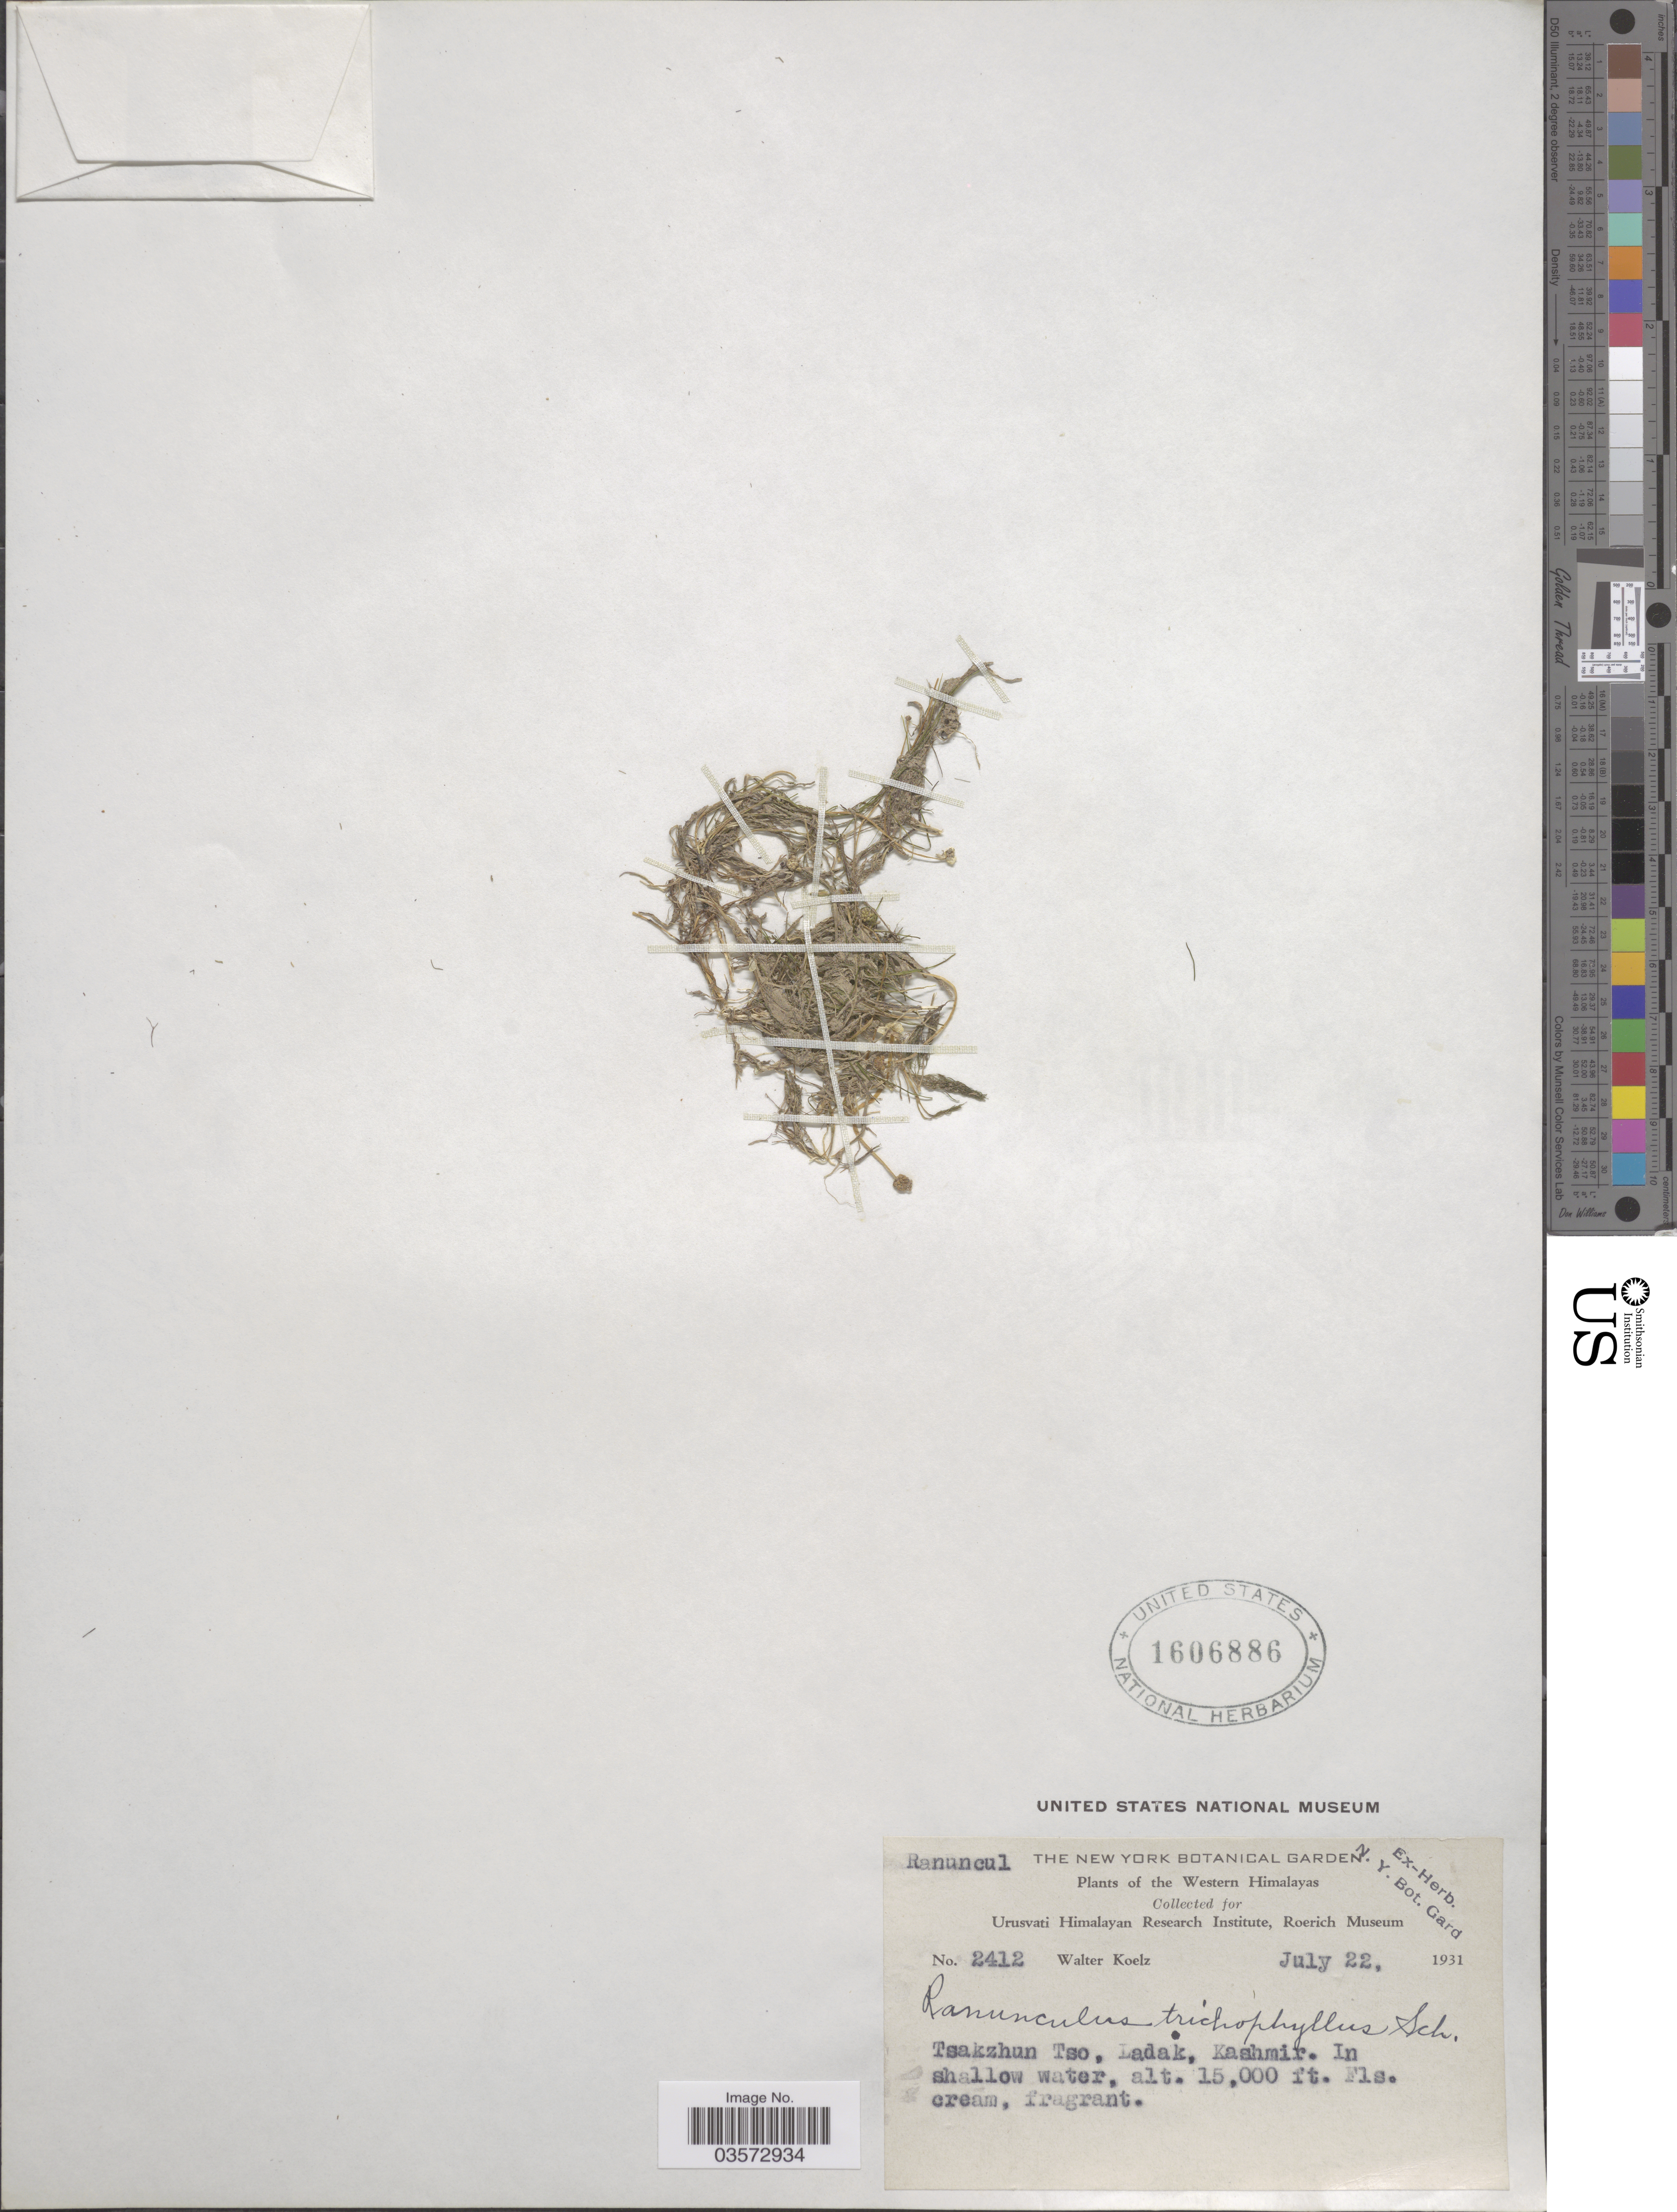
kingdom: Plantae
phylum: Tracheophyta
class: Magnoliopsida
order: Ranunculales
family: Ranunculaceae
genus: Ranunculus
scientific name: Ranunculus trichophyllus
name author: Chaix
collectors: W. N. Koelz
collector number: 2412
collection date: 1931-07-22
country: India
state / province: Ladakh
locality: Western Himalayas. Tsakzhun Tso, Ladak, Kashmir.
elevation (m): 4572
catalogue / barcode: US 1606886